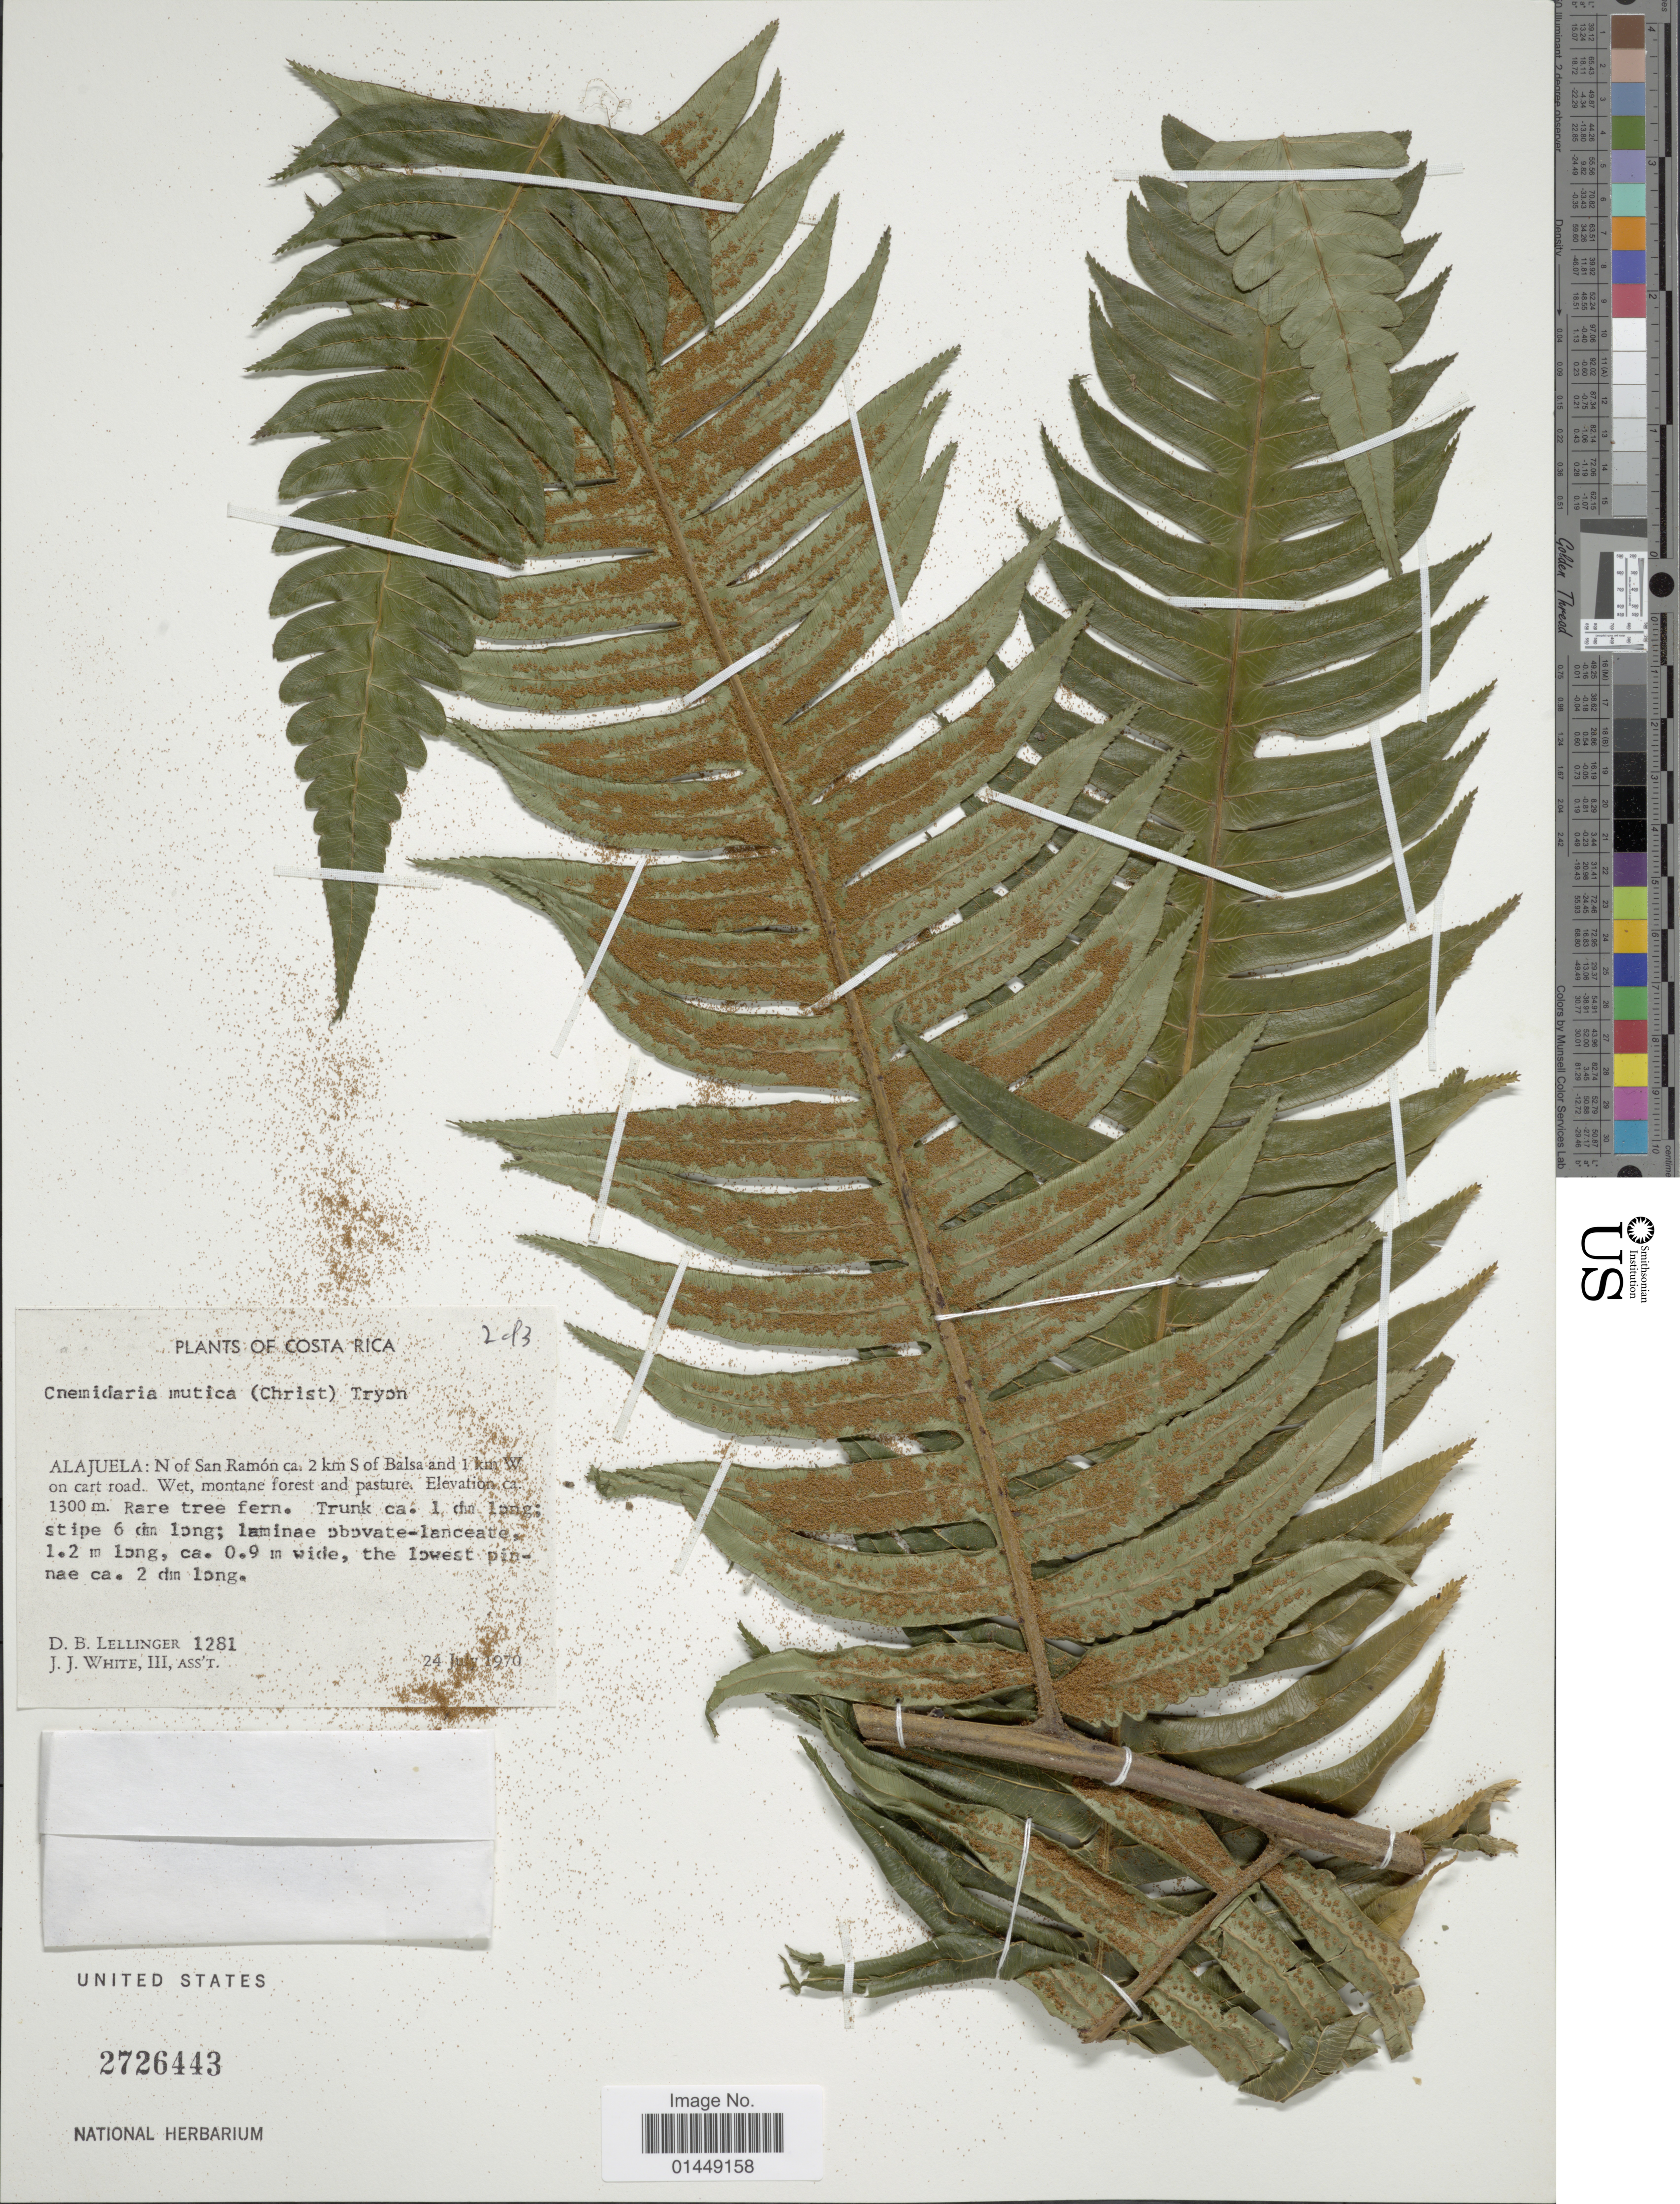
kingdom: Plantae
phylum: Tracheophyta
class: Polypodiopsida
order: Cyatheales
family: Cyatheaceae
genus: Cyathea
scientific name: Cyathea mutica var. mutica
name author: (Christ) Domin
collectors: D. B. Lellinger & J. J. White III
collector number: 1281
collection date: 1970-07-24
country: Costa Rica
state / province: Alajuela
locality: Alajuela: N of San Ramón ca. 2 km S of Balsa and 1 km W on cart road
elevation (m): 1300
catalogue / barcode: US 2726443